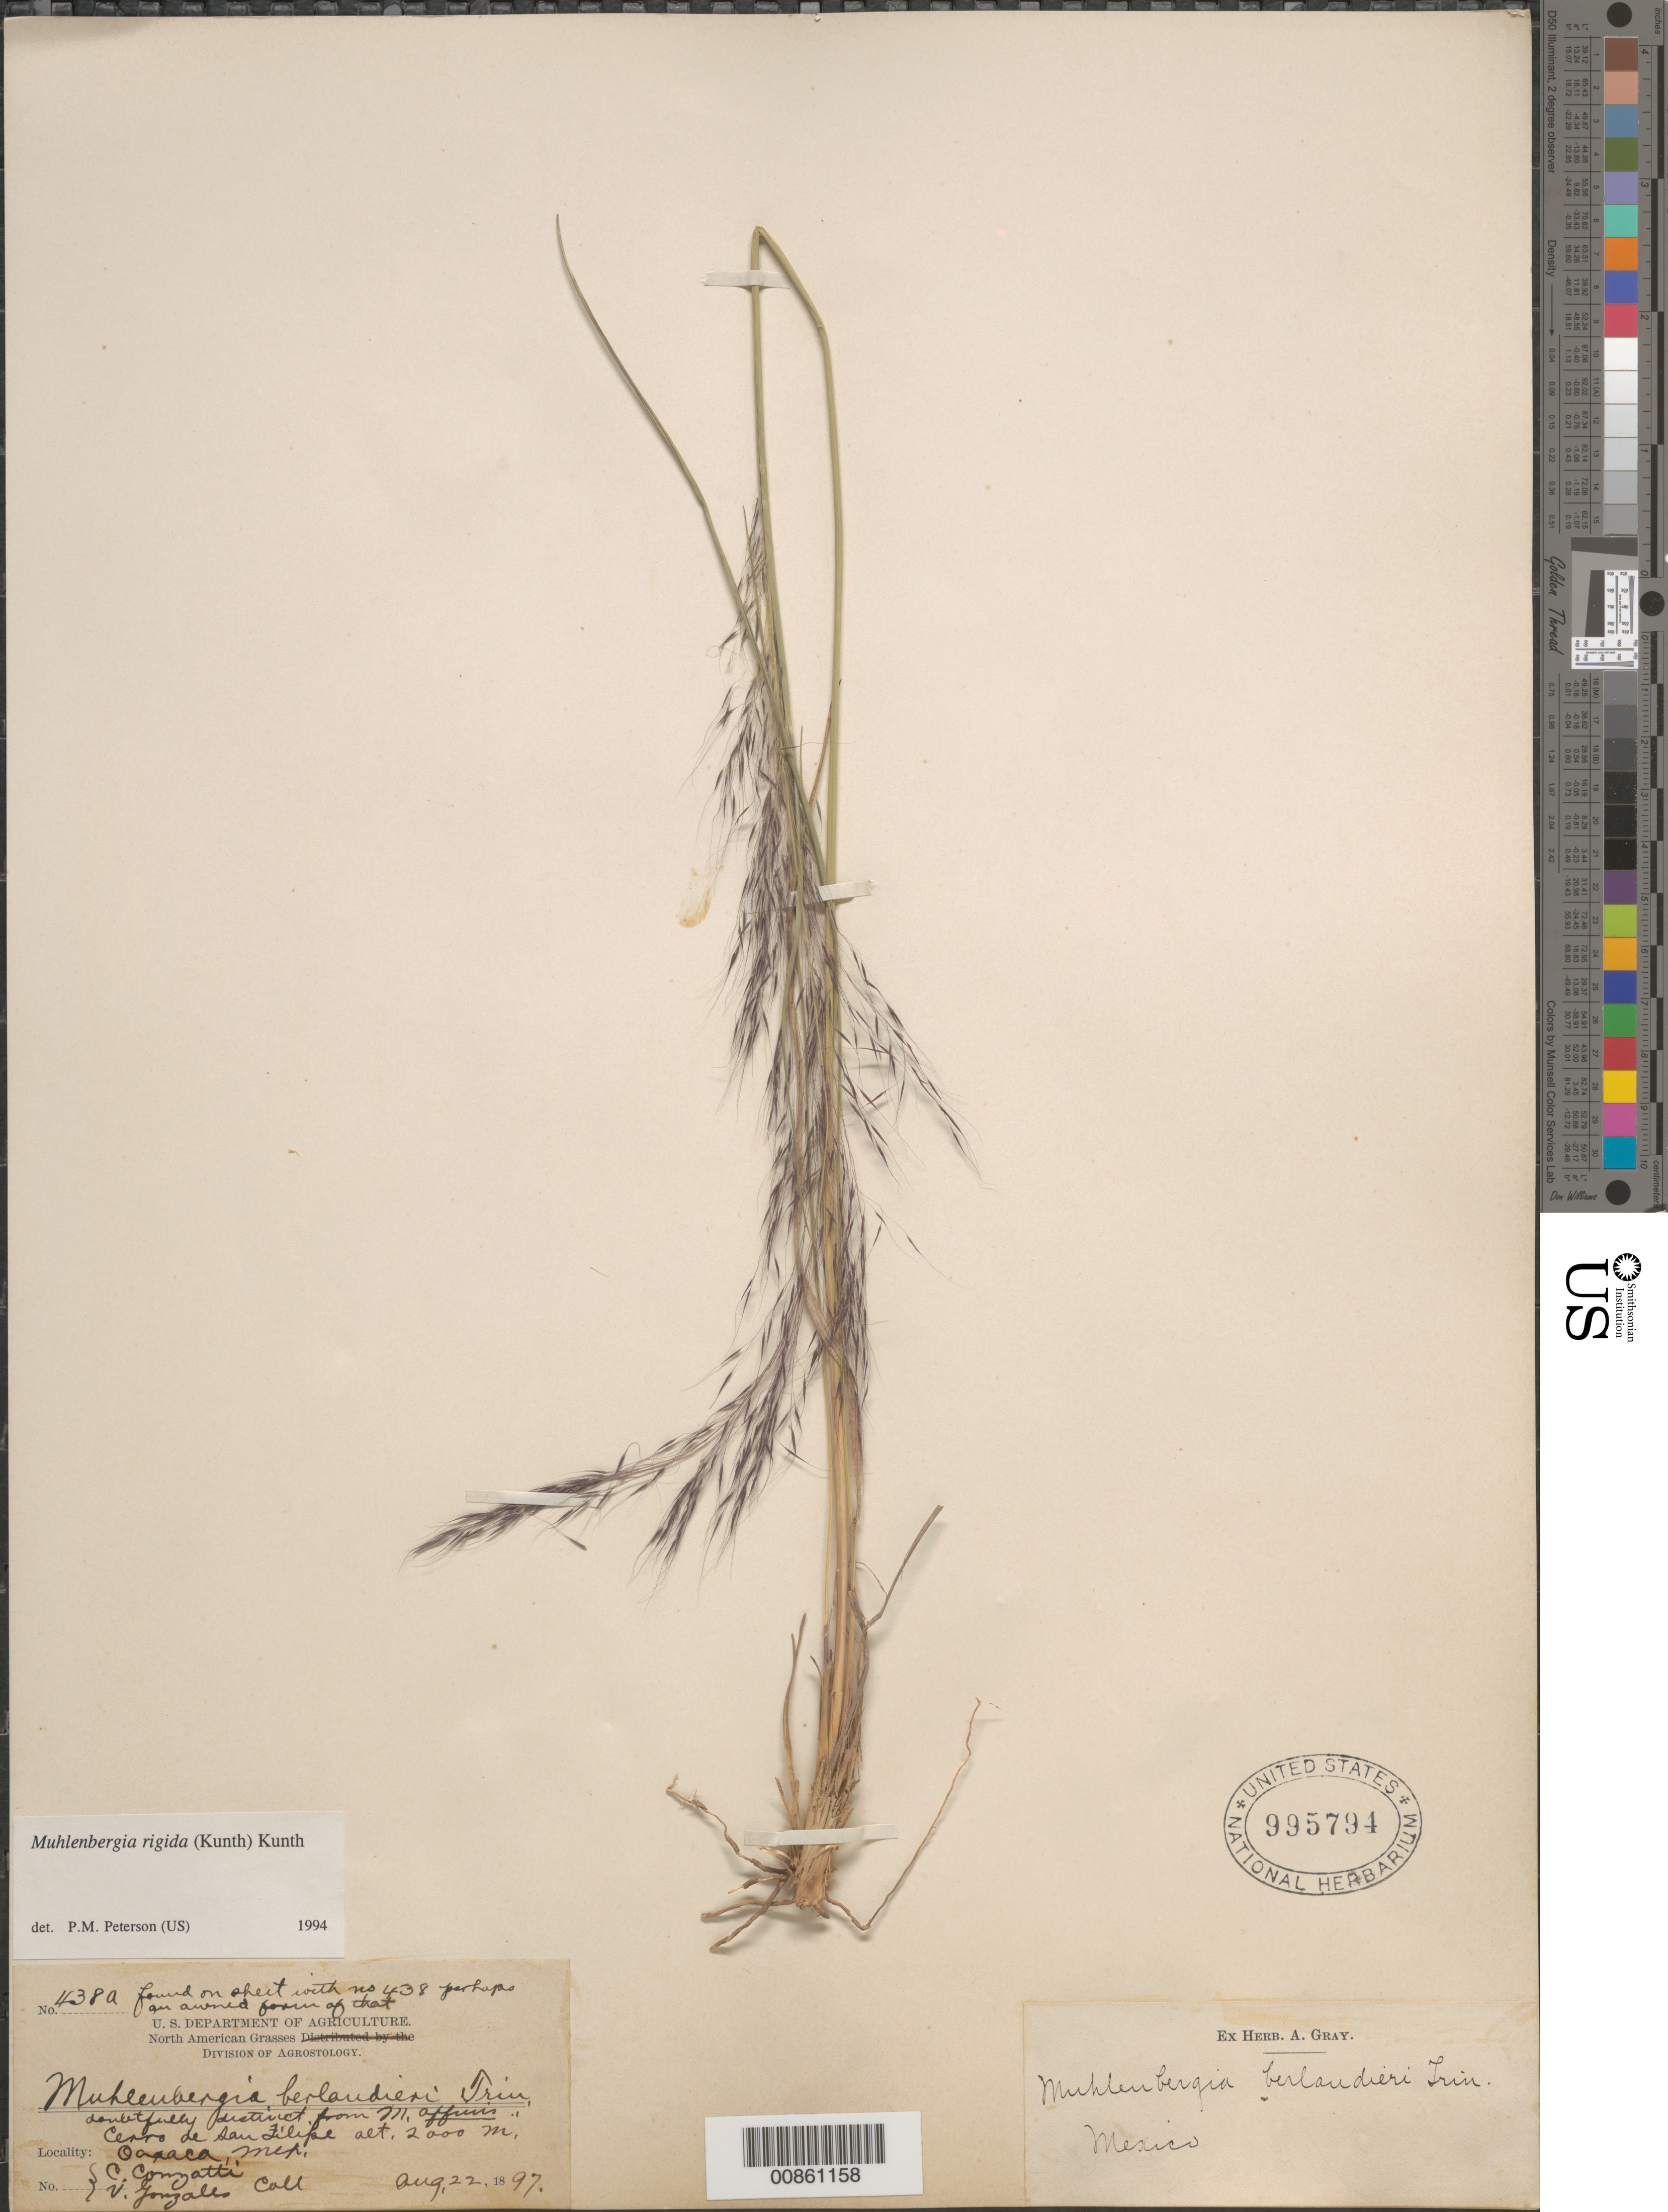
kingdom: Plantae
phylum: Tracheophyta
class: Liliopsida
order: Poales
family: Poaceae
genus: Muhlenbergia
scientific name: Muhlenbergia rigida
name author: (Kunth) Kunth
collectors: C. Conzatti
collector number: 438a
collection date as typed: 22 Aug 1897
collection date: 1897-08-22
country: Mexico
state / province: Oaxaca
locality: Cerro de San Felipe, Oax.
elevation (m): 2000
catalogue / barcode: US 995794